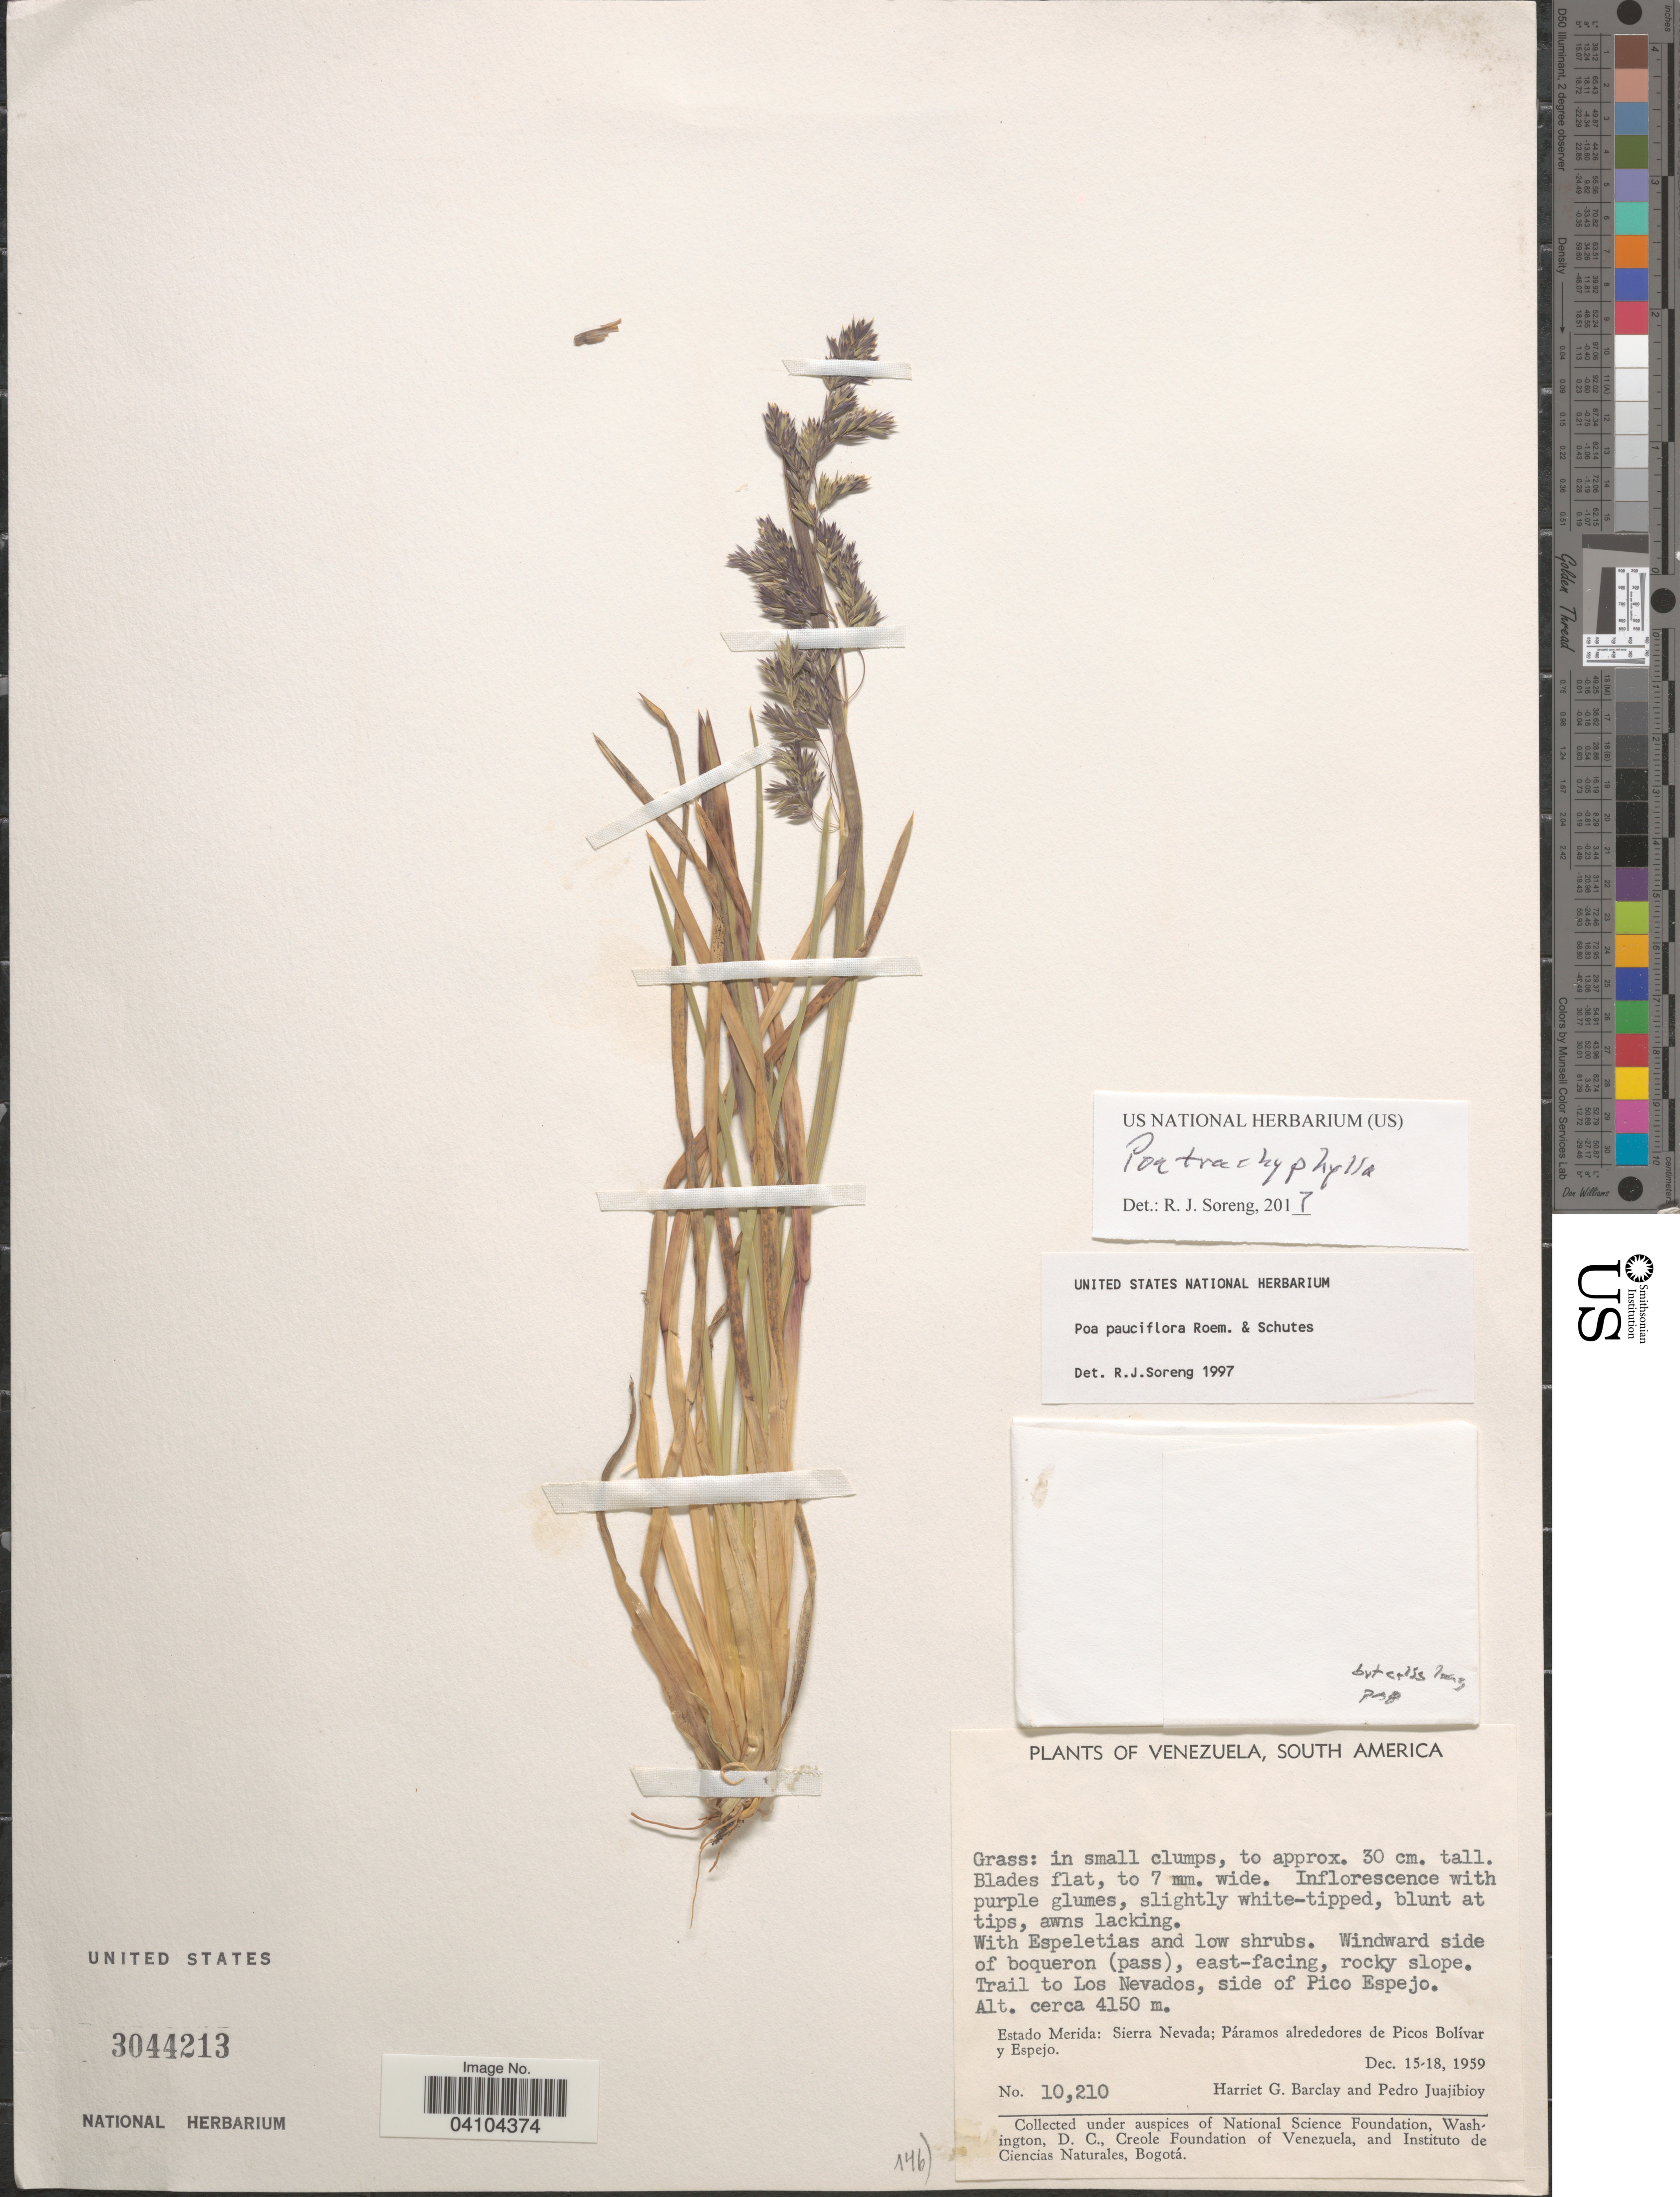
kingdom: Plantae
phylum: Tracheophyta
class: Liliopsida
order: Poales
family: Poaceae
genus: Poa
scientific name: Poa trachyphylla Hack., nom. illeg.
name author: Hack.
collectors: H. G. Barclay & P. Juajibioy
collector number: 10210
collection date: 1959-12-15/1959-12-18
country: Venezuela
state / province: Merida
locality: Windward side of boqueron (pass), east-facing, rocky slope. Trail to Los Nevados, side of Pico Espejo. Sierra Nevada; Páramos alrededores de Picos Bolívar y Espejo.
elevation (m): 4150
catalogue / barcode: US 3044213